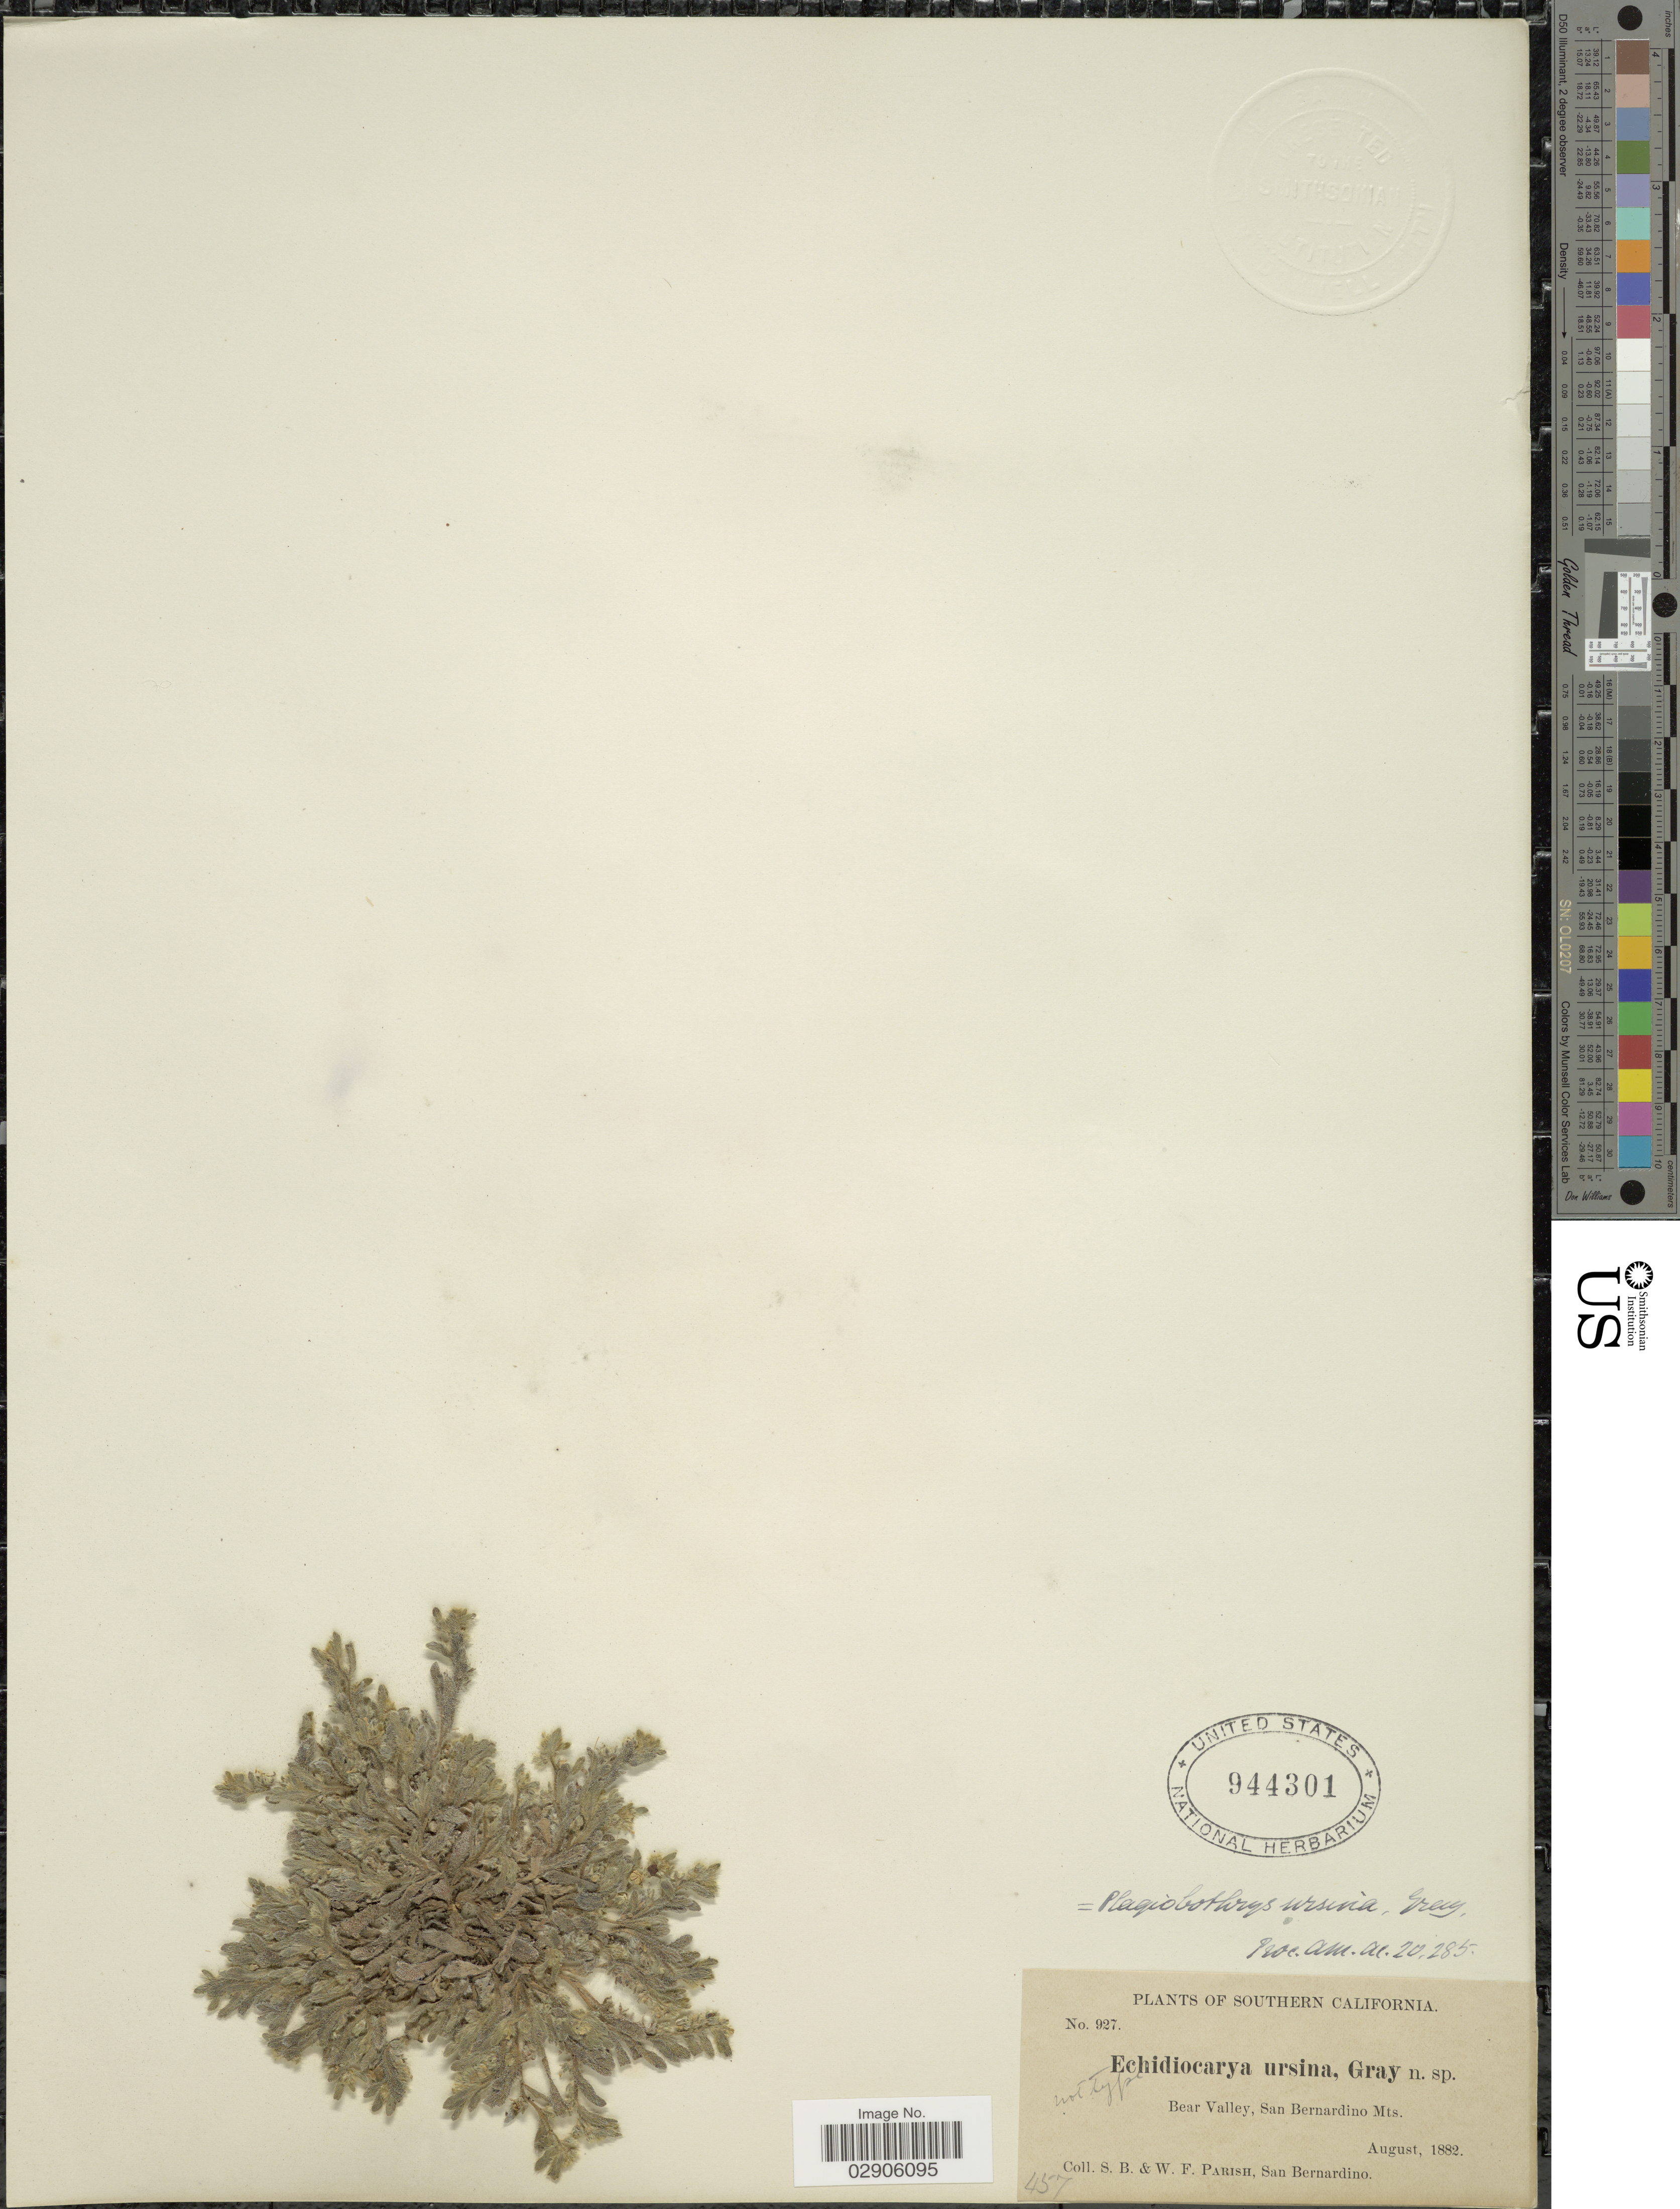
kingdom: Plantae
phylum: Tracheophyta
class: Magnoliopsida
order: Boraginales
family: Boraginaceae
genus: Plagiobothrys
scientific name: Plagiobothrys ursinus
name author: (A. Gray) A. Gray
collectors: S. B. Parish & W. F. Parish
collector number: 927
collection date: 1882-08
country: United States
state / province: California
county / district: San Bernardino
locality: Southern California, Bear Valley, San Bernardino Mts.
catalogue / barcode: US 944301